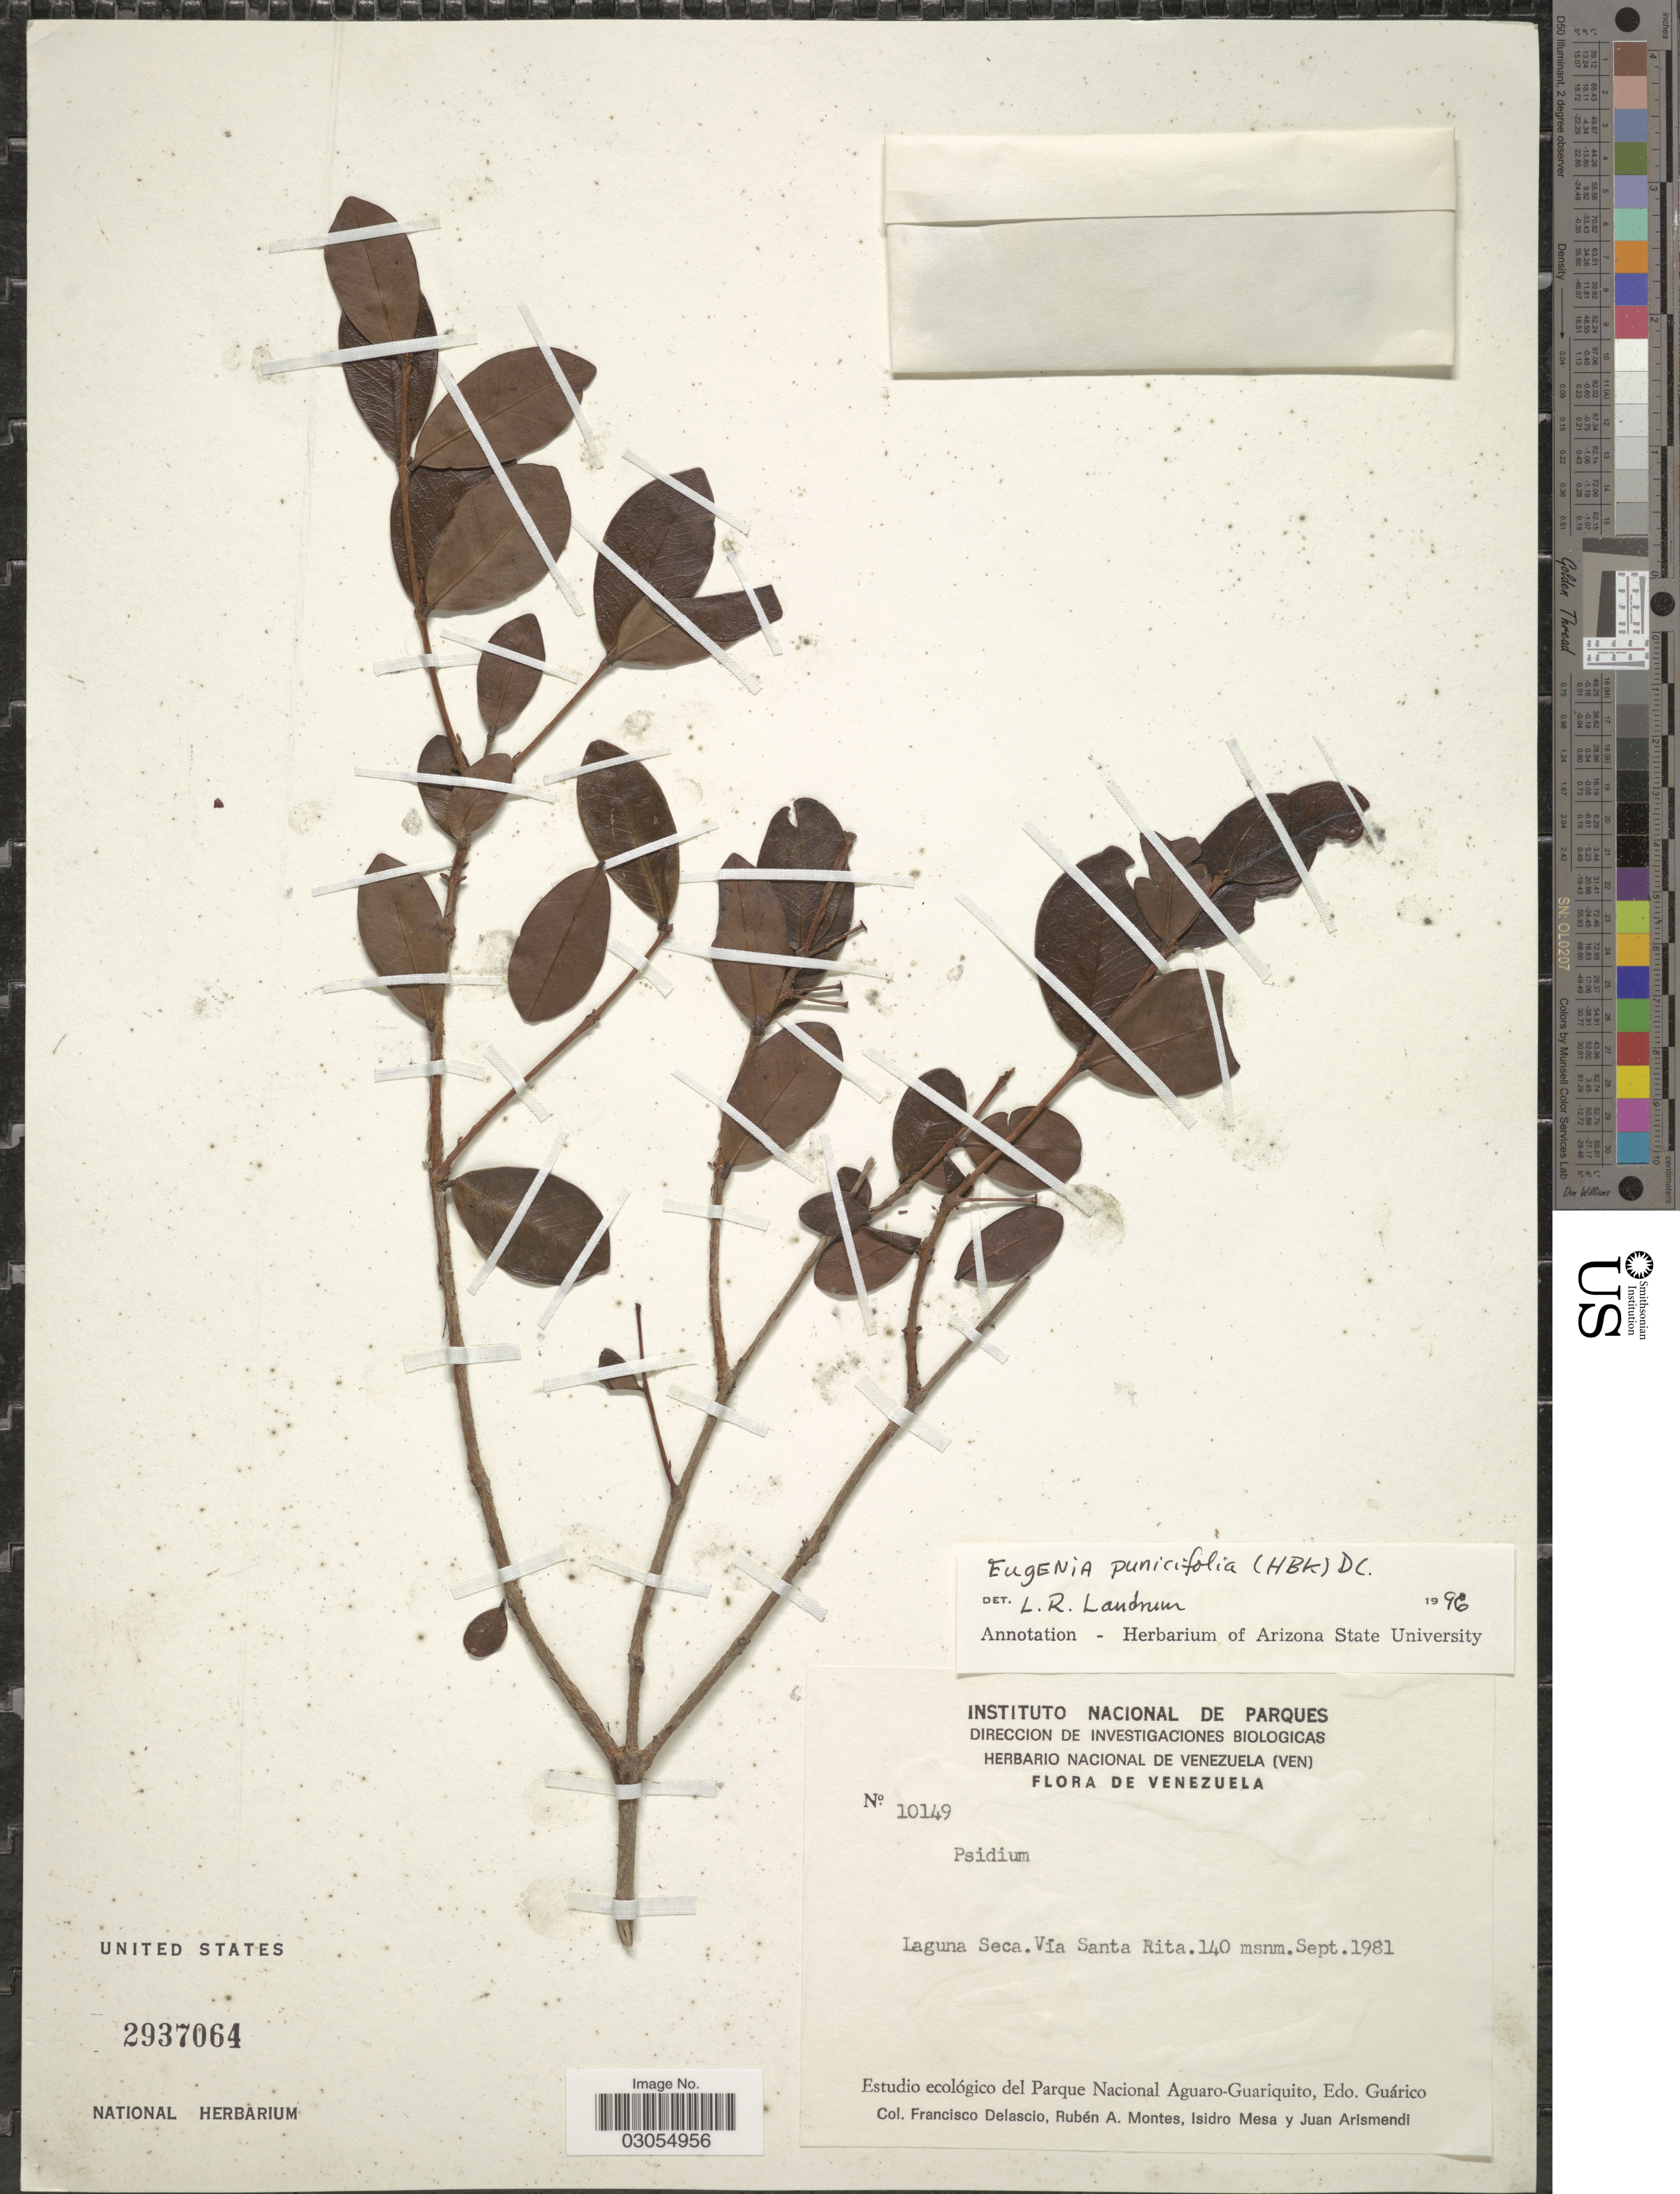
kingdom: Plantae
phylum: Tracheophyta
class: Magnoliopsida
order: Myrtales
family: Myrtaceae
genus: Eugenia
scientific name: Eugenia punicifolia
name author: (Kunth) DC.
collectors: F. Delascio C., R. Montes, I. Mesa & J. Arismendi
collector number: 10149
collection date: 1981-09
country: Venezuela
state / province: Guárico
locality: Laguna Seca. Vía Santa Rita. Estudio ecológico del Parque Nacional Aguaro-Guariquito.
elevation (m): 140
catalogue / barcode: US 2937064